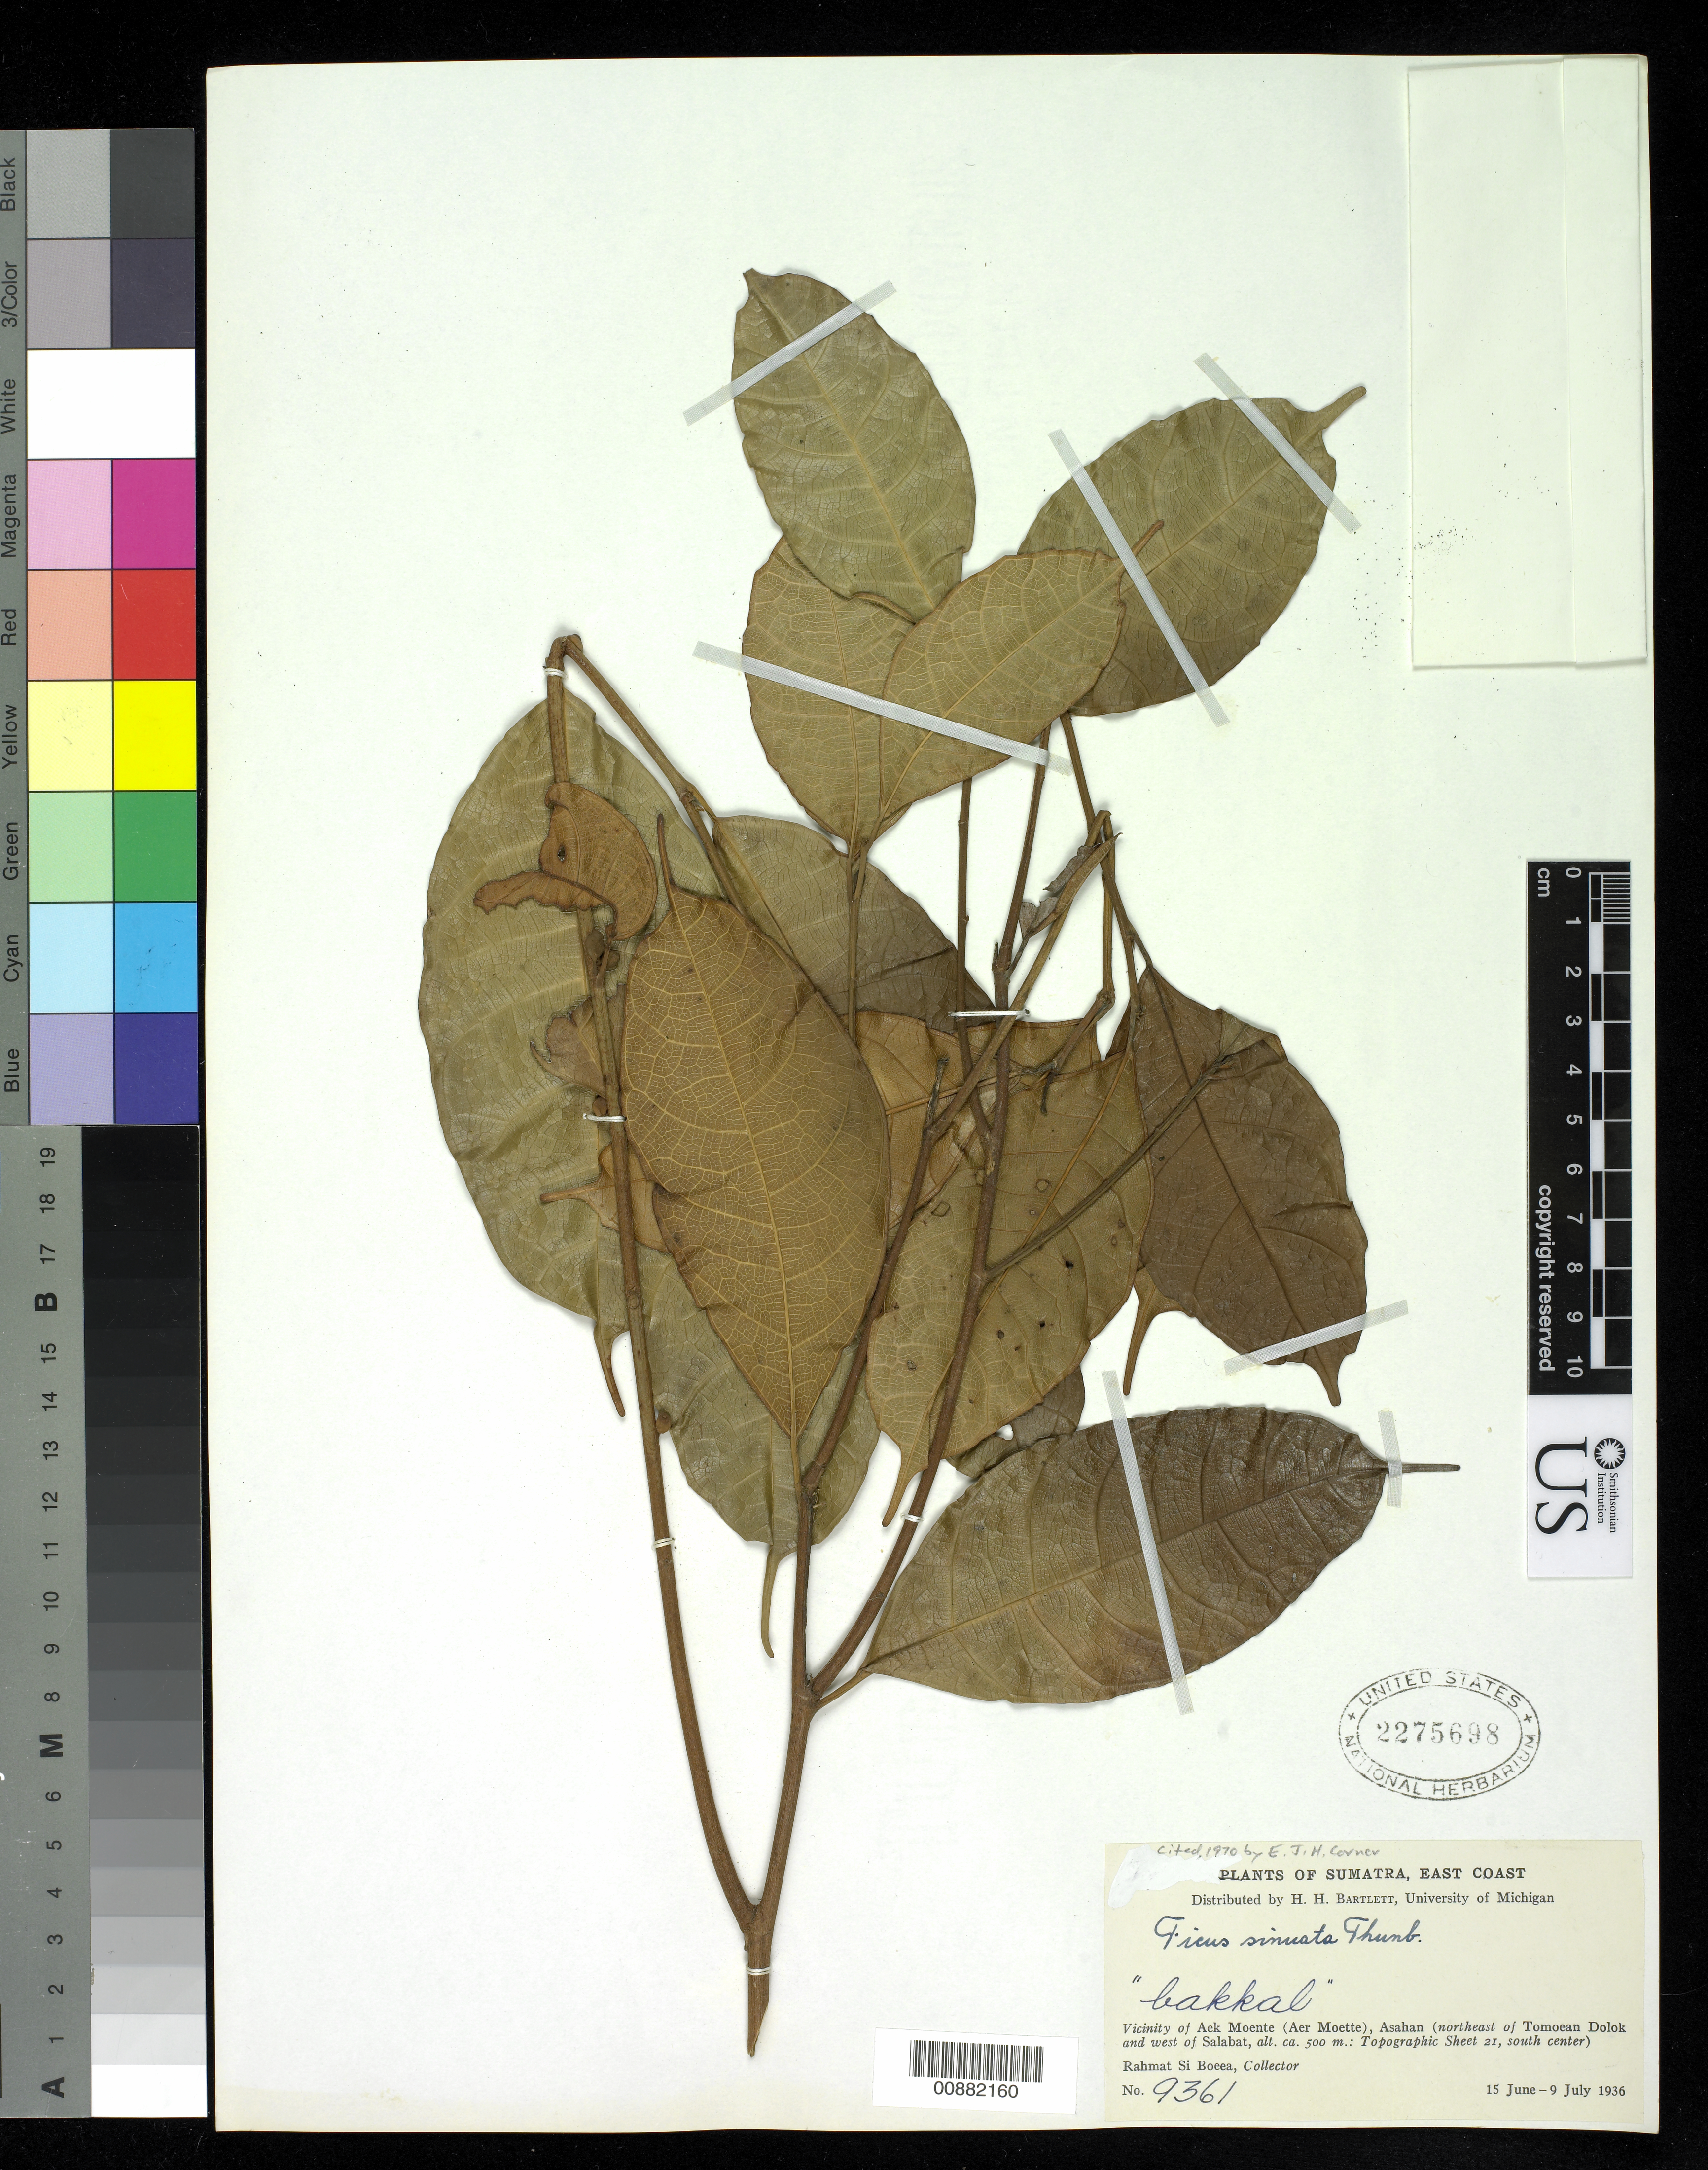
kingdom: Plantae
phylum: Tracheophyta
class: Magnoliopsida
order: Rosales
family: Moraceae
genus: Ficus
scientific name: Ficus sinuata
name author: Thunb.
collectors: Rahmat Si Boeea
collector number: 9361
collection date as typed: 15 Jun 1936 to 09 Jul 1936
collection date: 1936-06-15/1936-07-09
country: Indonesia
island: Sumatra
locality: Vicinity of Aek Moente (Aer Moette), Asahan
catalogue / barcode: US 2275698